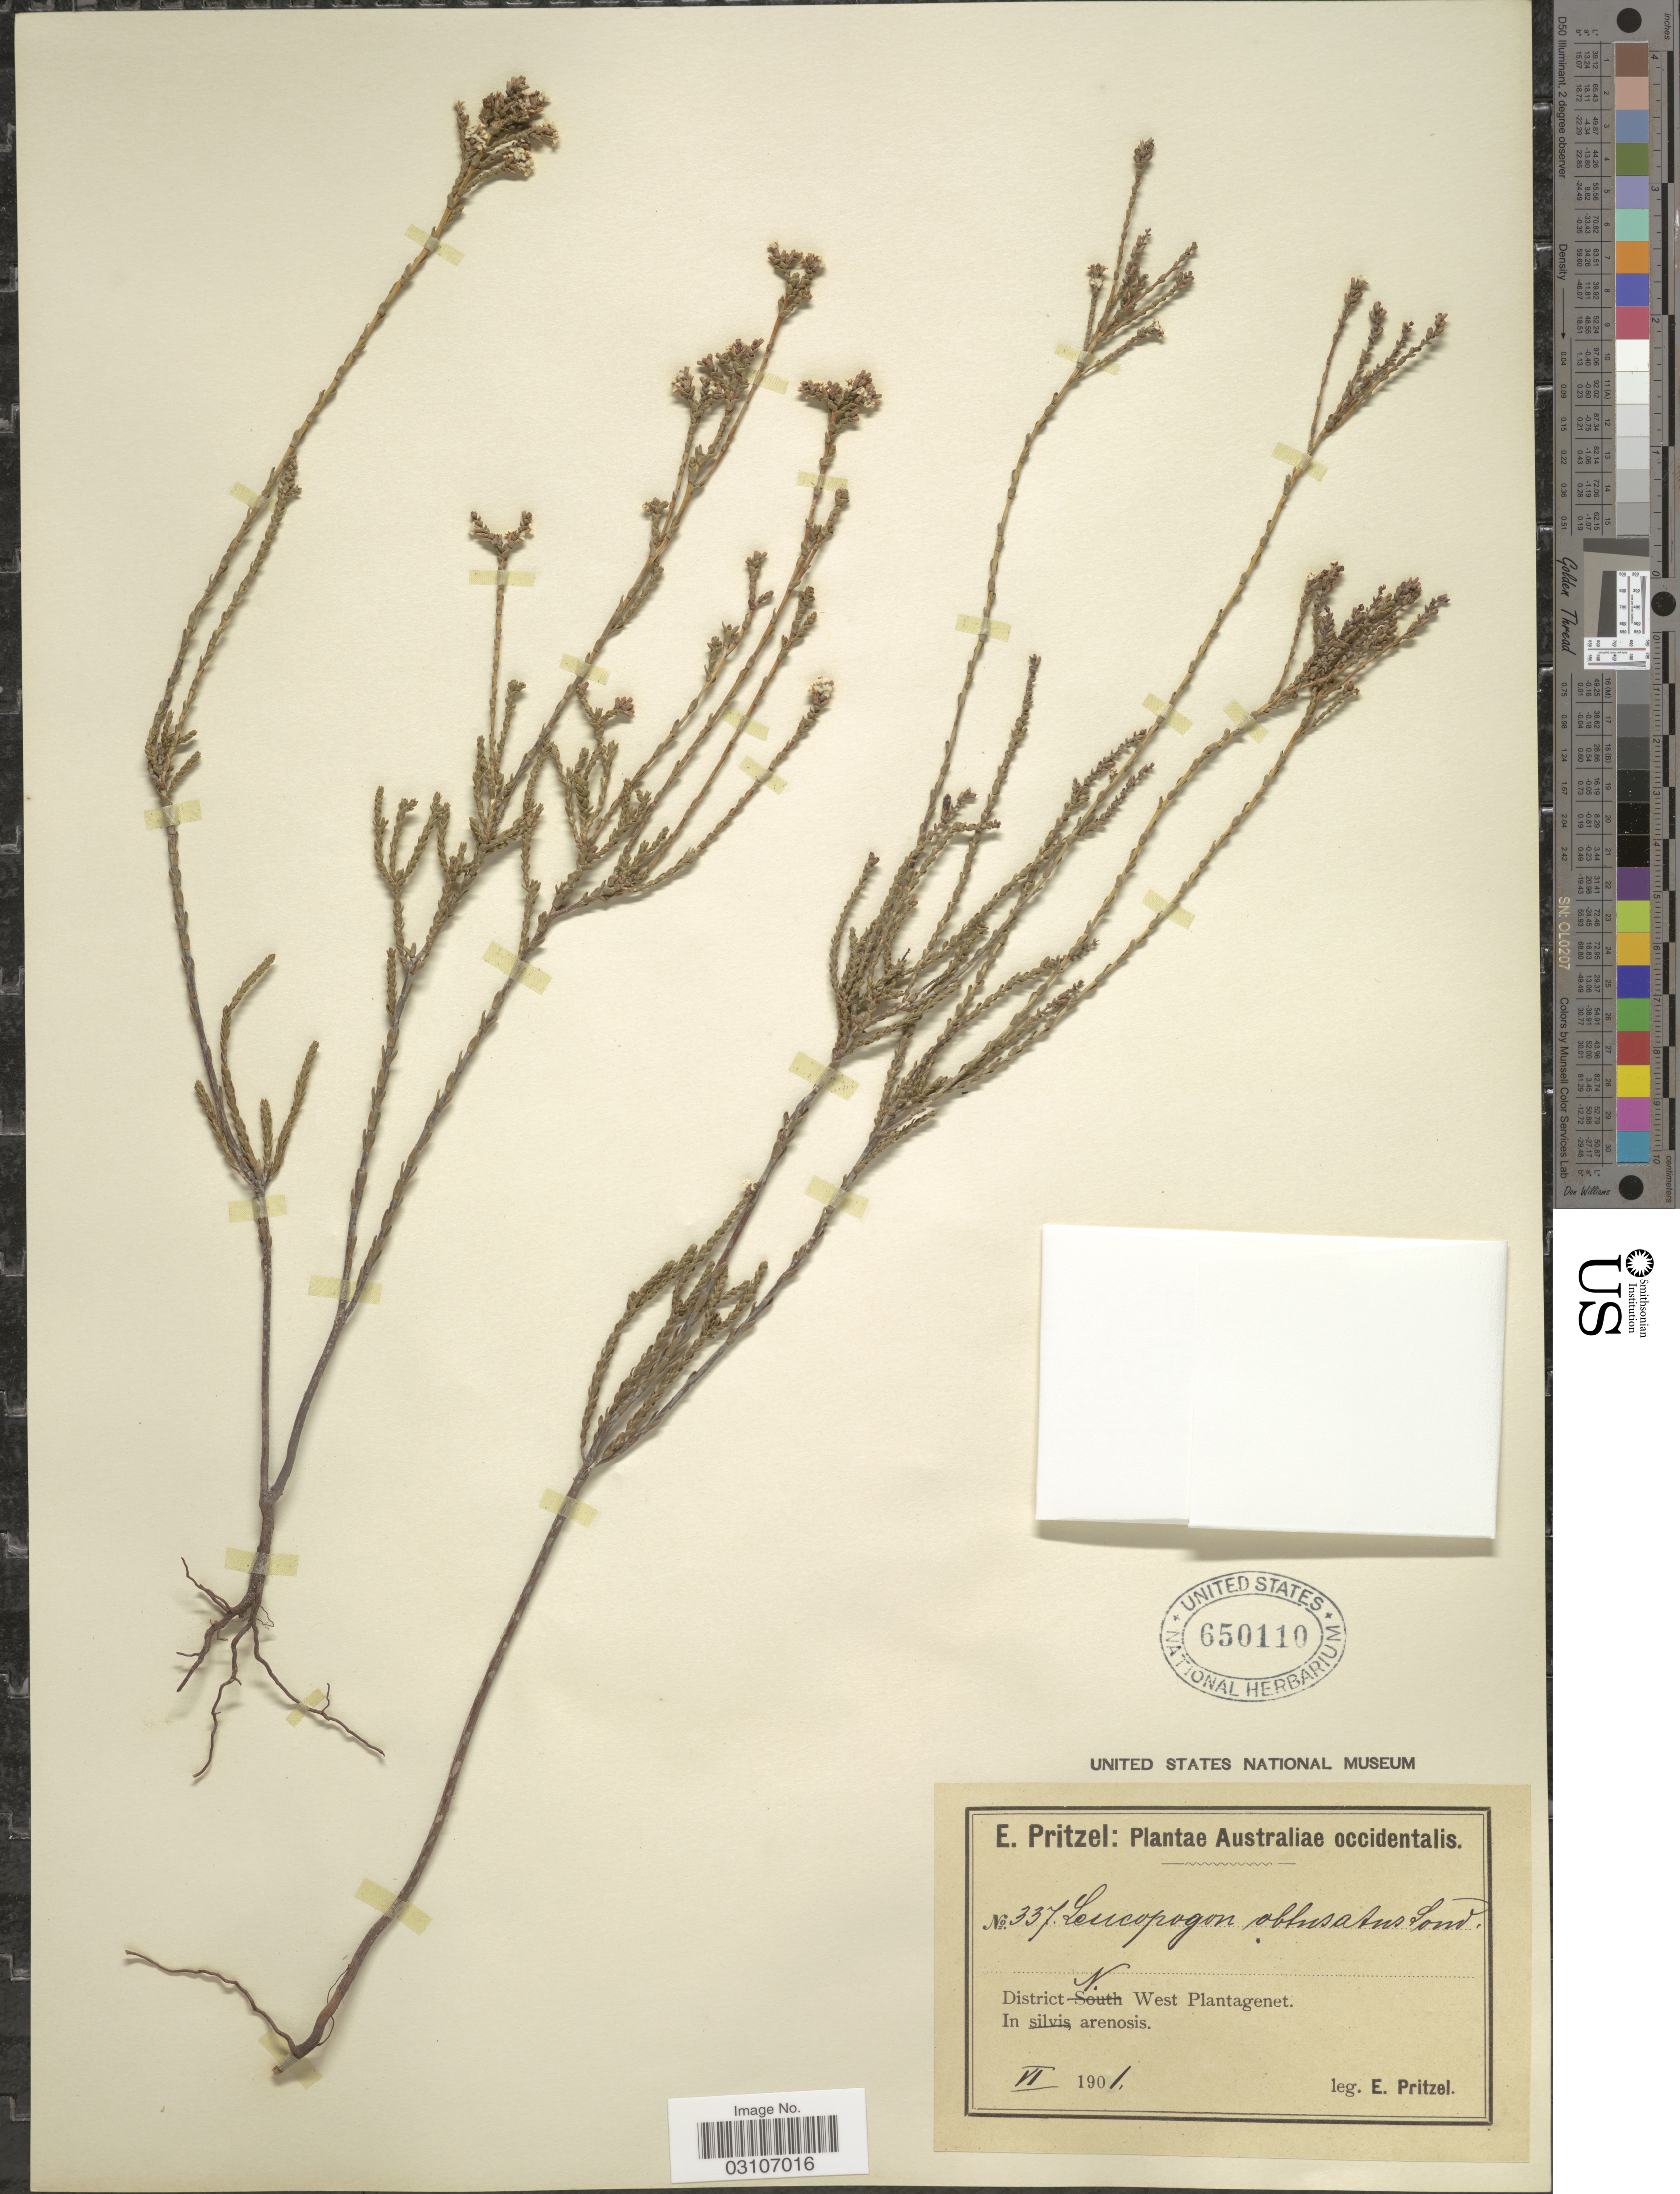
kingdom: Plantae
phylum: Tracheophyta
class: Magnoliopsida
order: Ericales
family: Ericaceae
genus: Leucopogon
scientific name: Leucopogon obtusatus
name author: Hook. f.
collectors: E. G. Pritzel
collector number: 337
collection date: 1901-06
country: Australia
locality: Australiae occidentalis. District N. West Plantagenet. In arenosis.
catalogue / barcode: US 650110